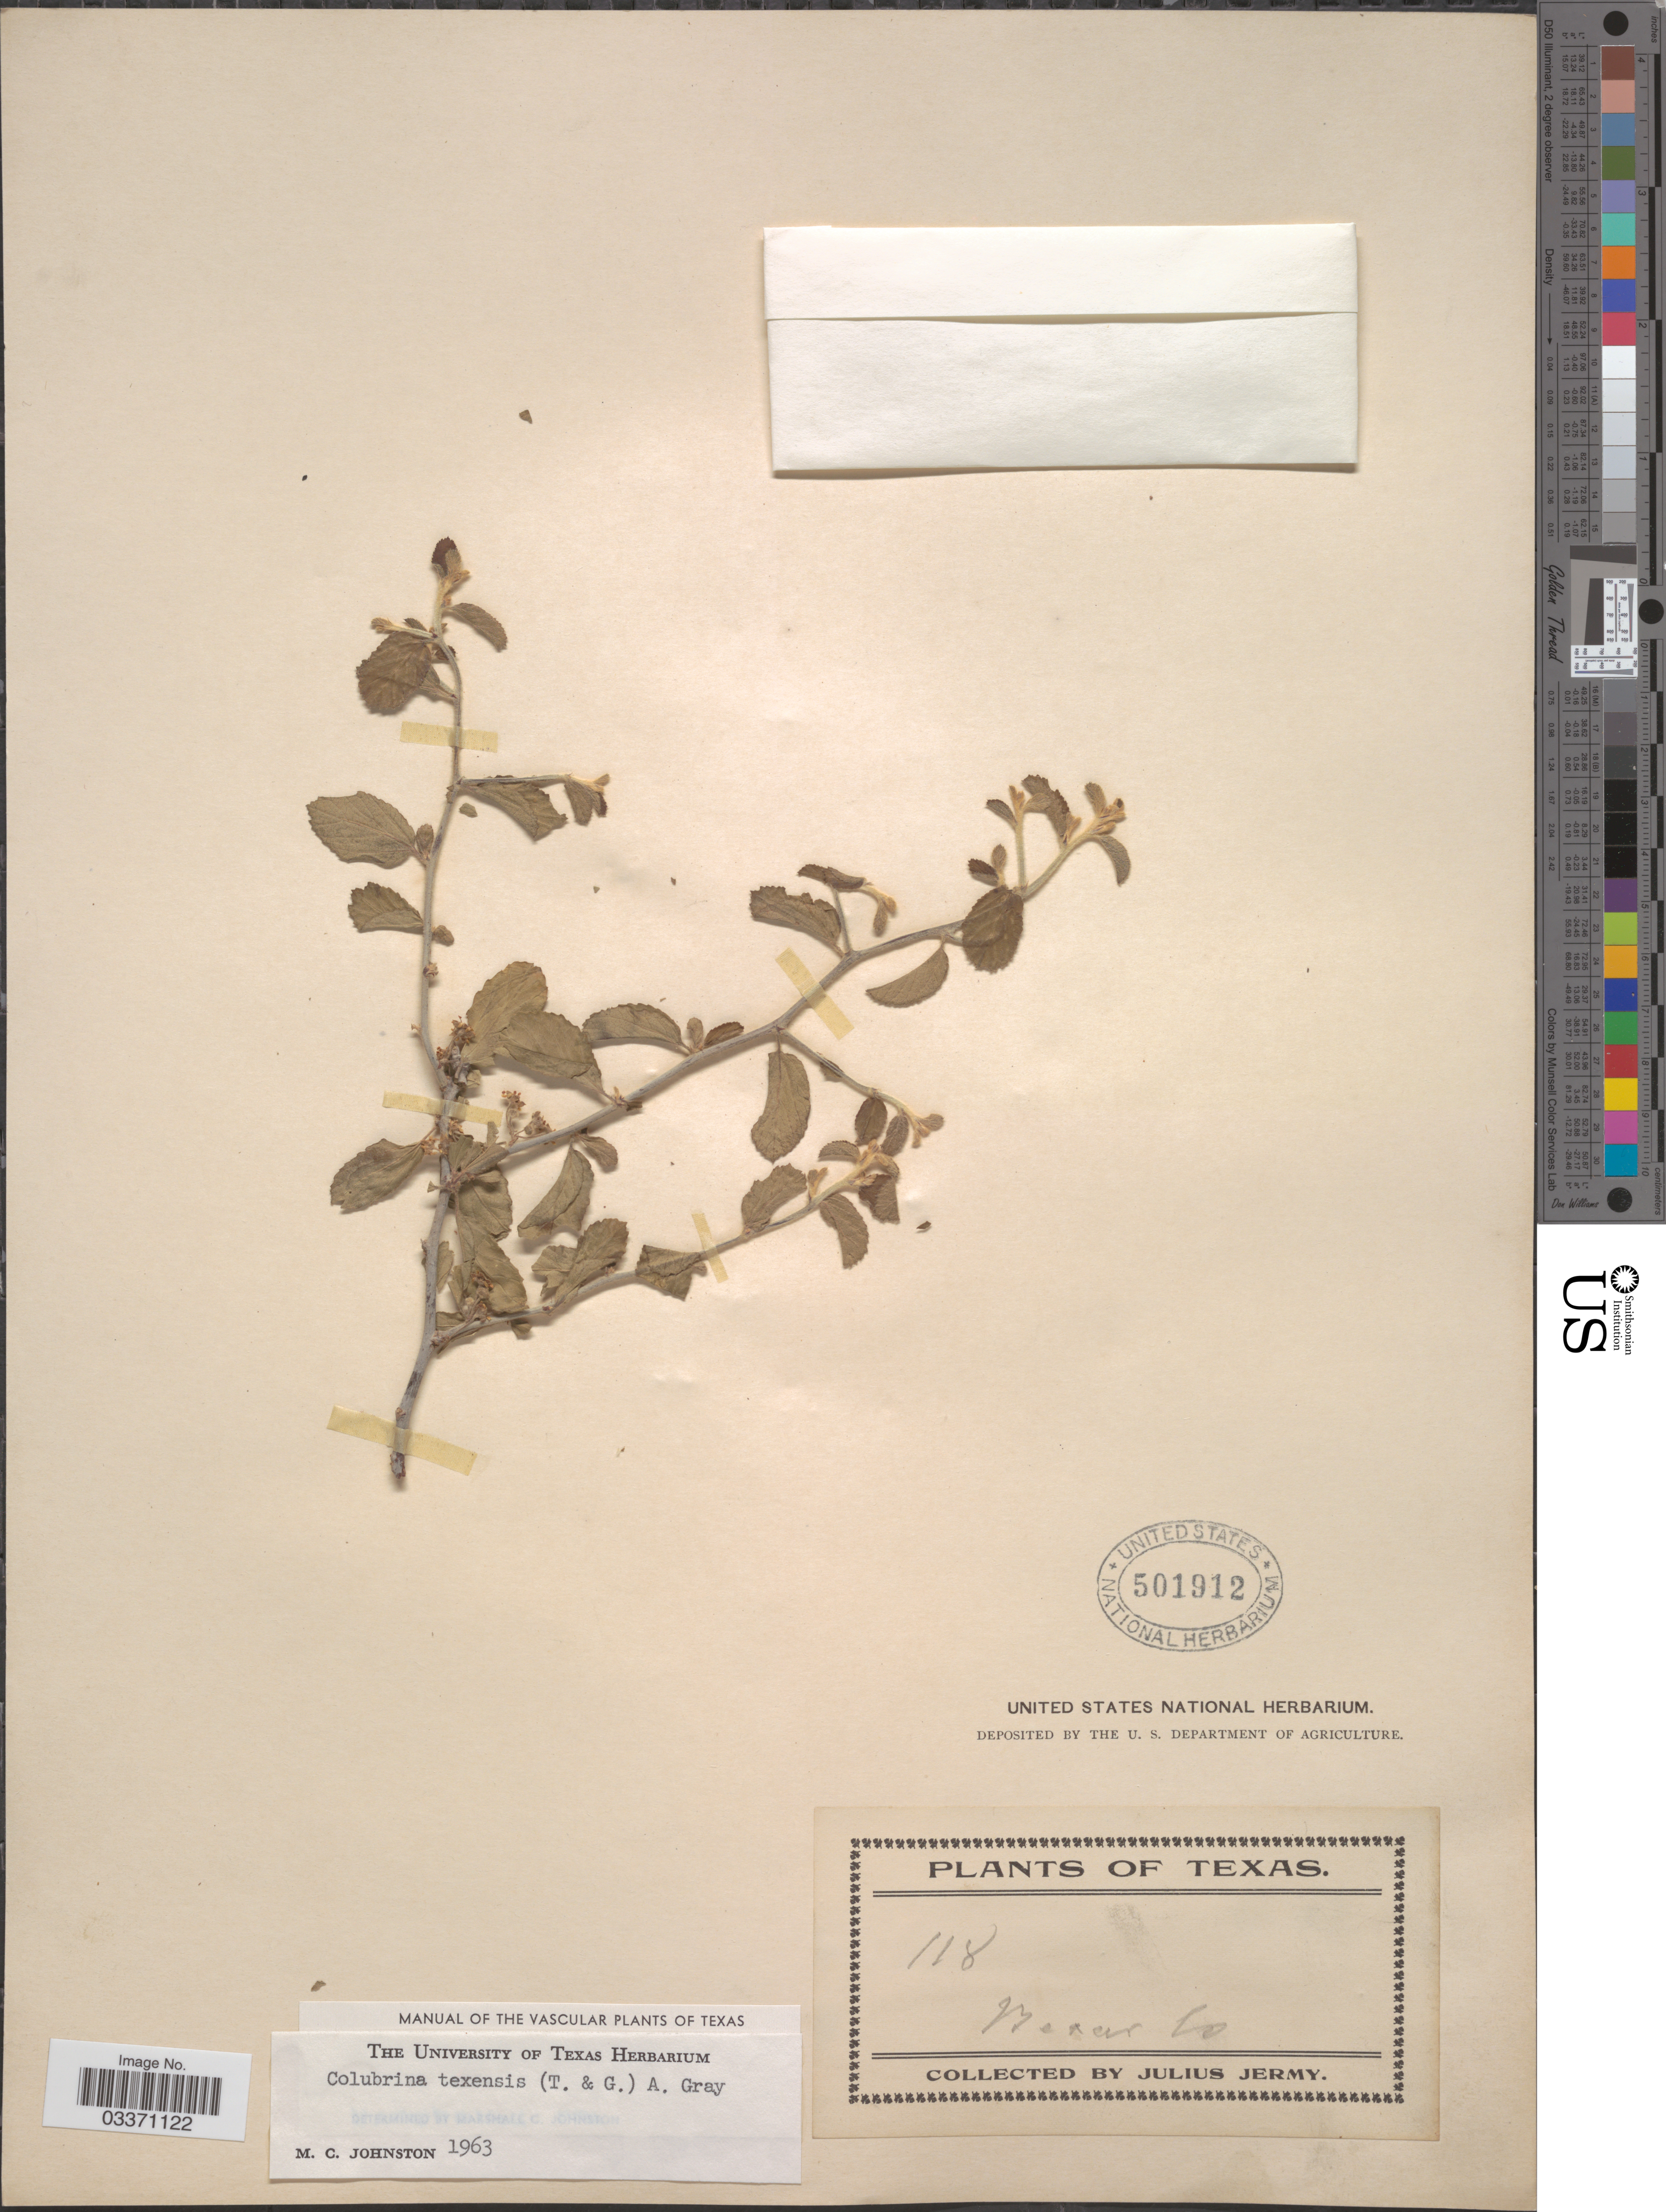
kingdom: Plantae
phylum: Tracheophyta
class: Magnoliopsida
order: Rosales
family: Rhamnaceae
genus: Colubrina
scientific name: Colubrina texensis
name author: (Torr. & A. Gray) A. Gray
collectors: J. Jermy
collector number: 118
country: United States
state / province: Texas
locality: Bexar Co.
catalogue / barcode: US 501912